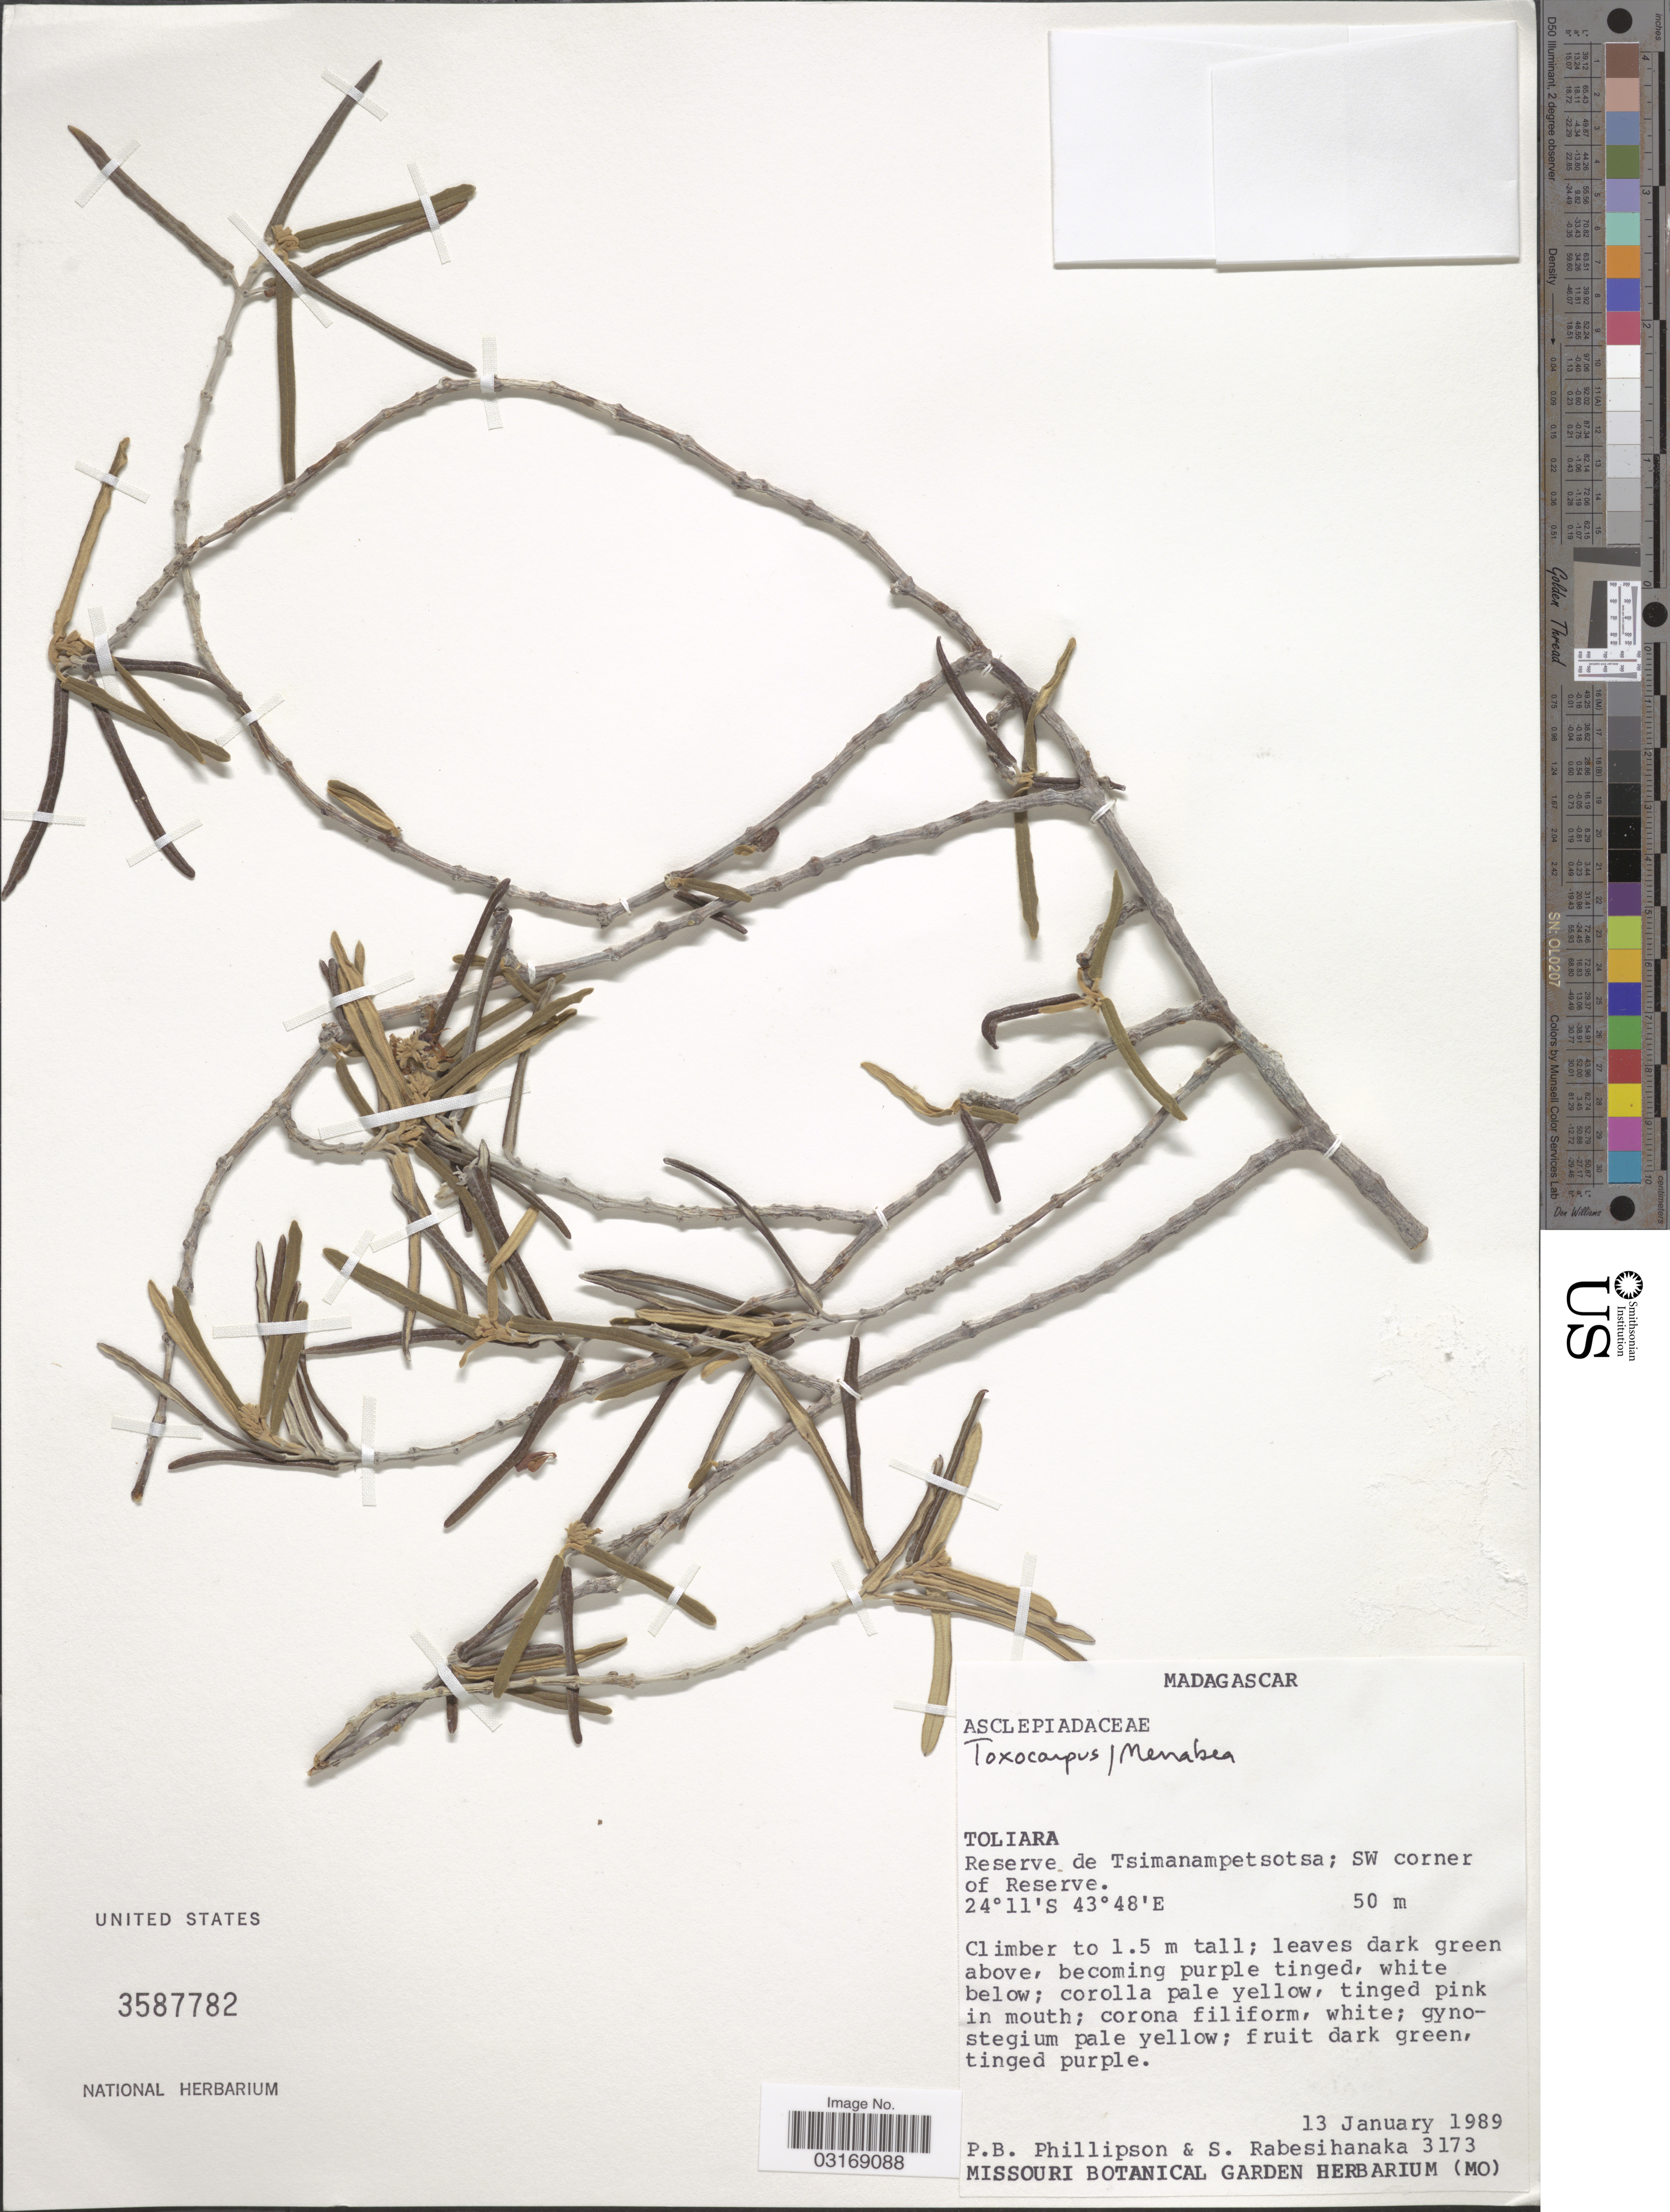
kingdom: Plantae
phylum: Tracheophyta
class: Magnoliopsida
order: Gentianales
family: Apocynaceae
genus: Menabea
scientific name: Menabea sp.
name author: Baill.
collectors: P. B. Phillipson & S. Rabesihanaka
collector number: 3173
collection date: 1989-01-13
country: Madagascar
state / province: Atsimo-Andrefana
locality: Reserve de Tsimanampetsotsa; SW corner of Reserve.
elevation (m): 50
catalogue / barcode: US 3587782